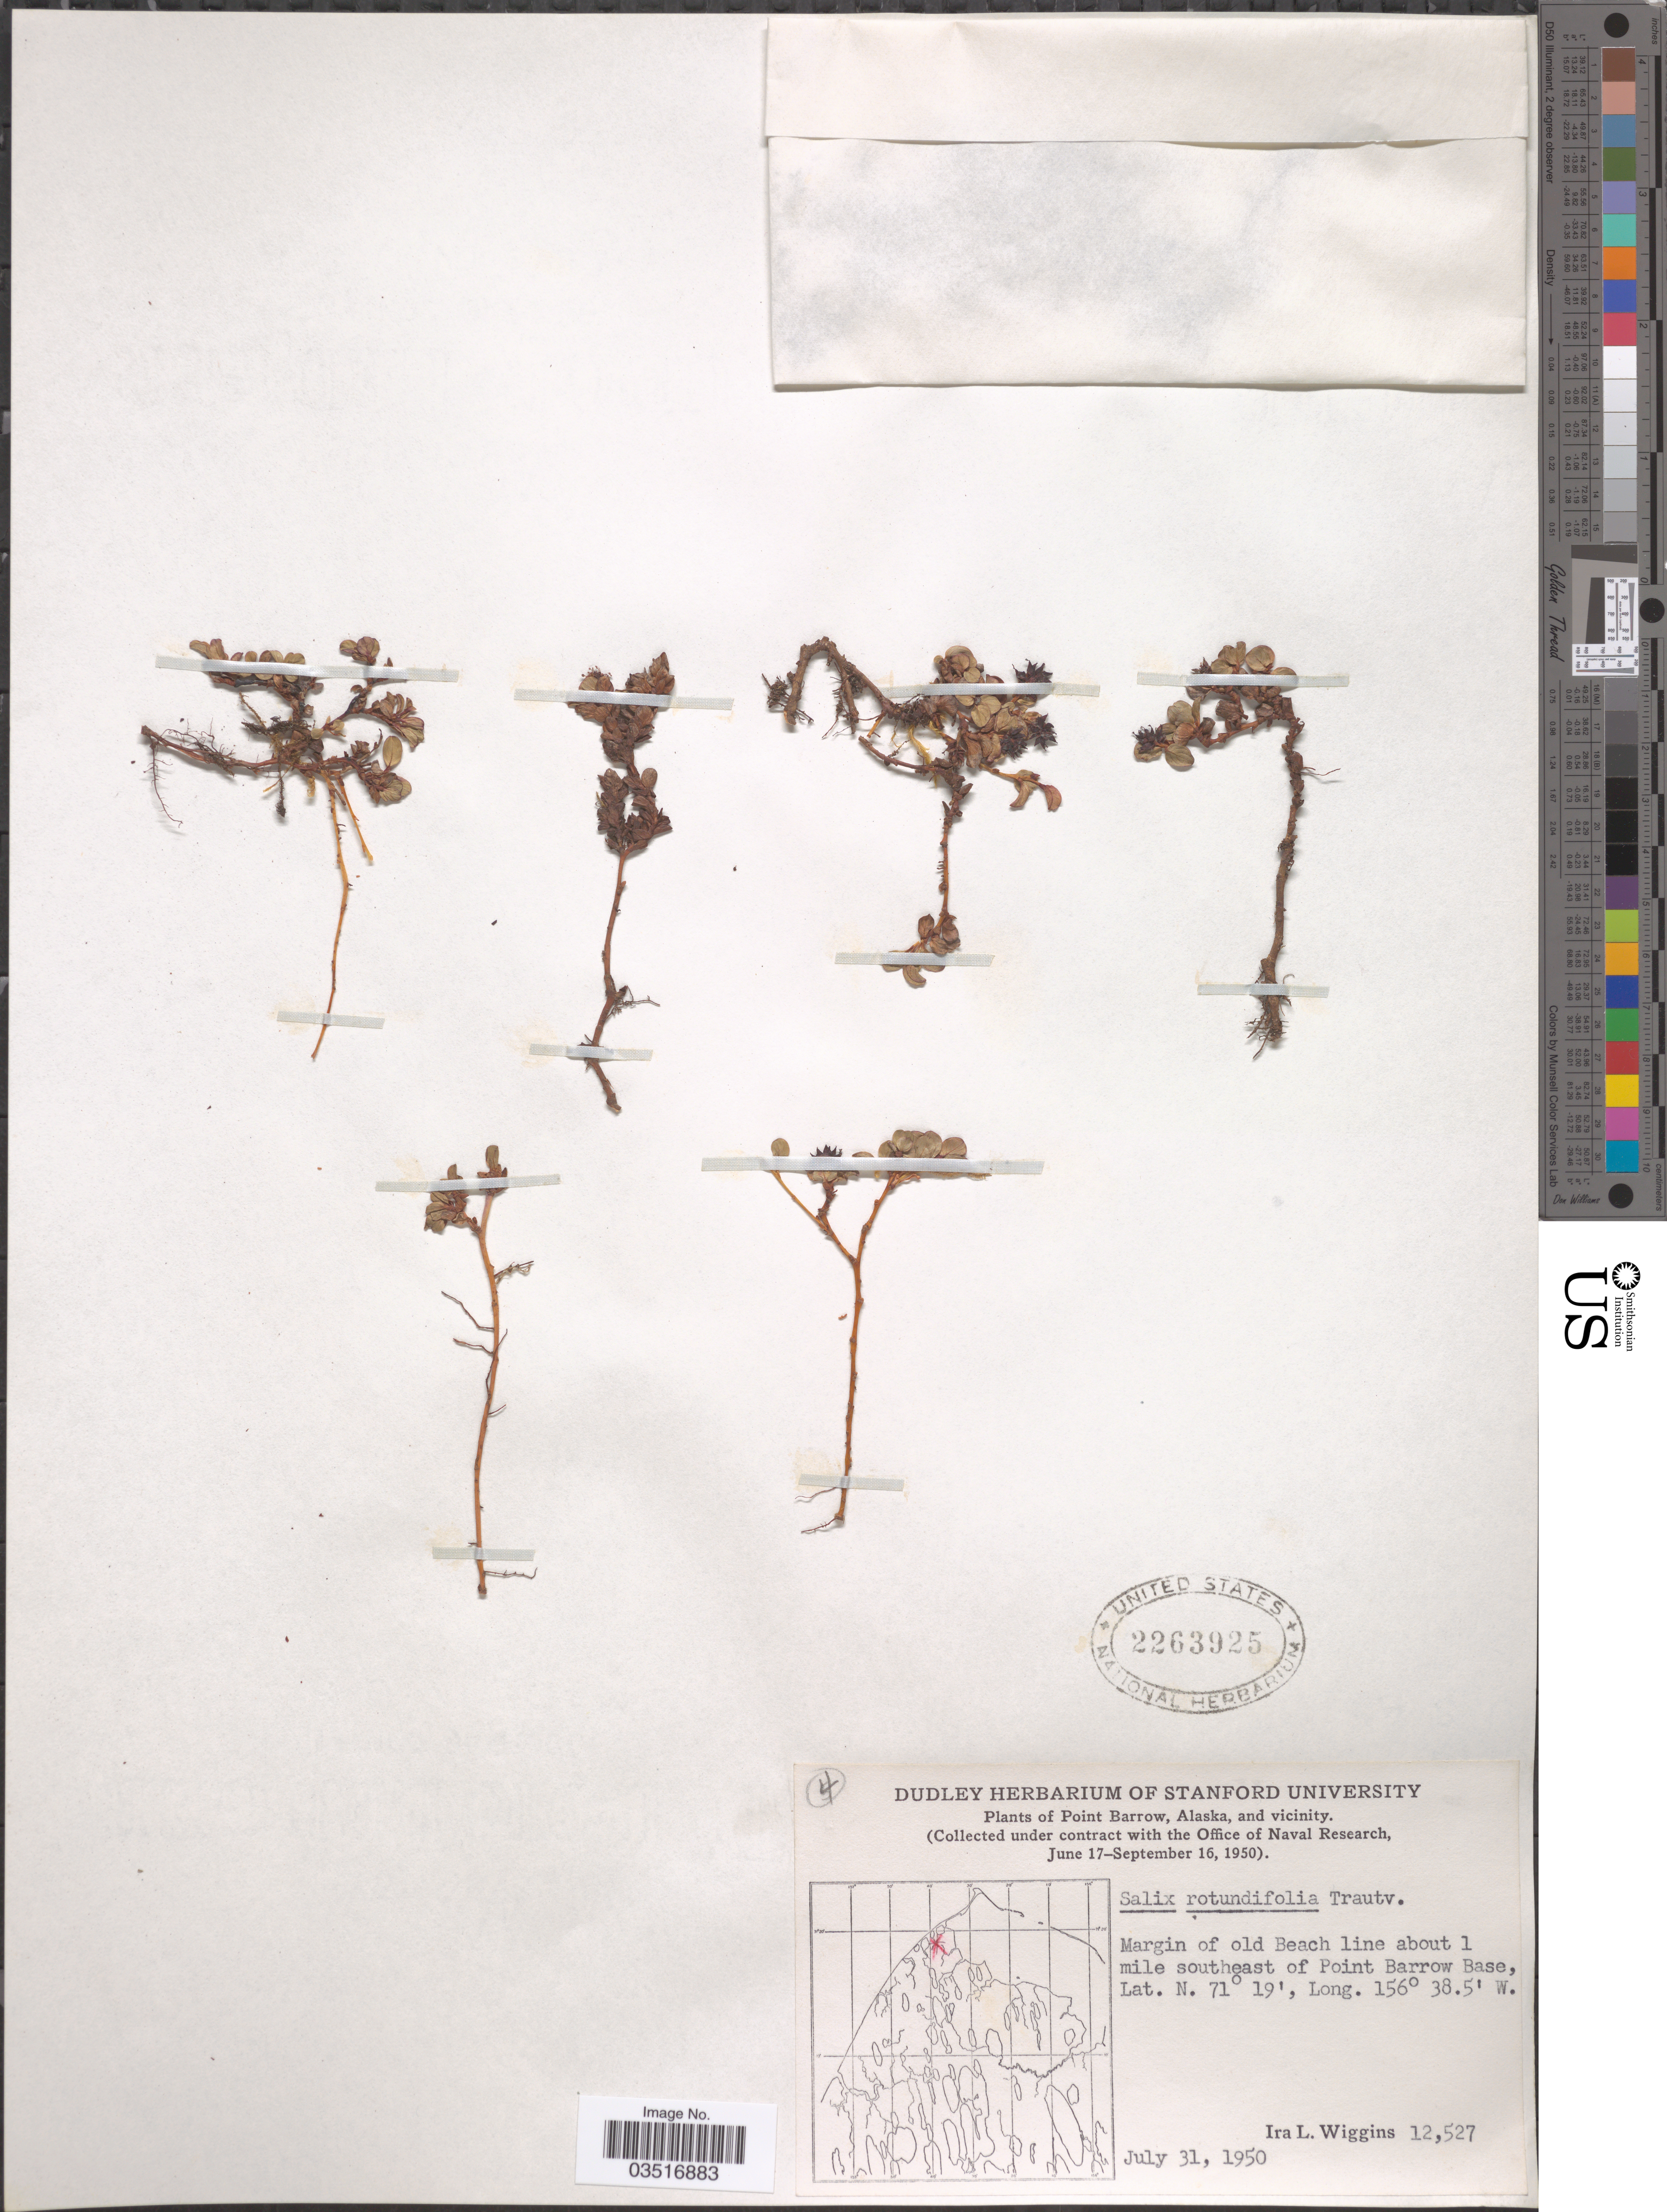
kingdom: Plantae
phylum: Tracheophyta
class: Magnoliopsida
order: Malpighiales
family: Salicaceae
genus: Salix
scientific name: Salix rotundifolia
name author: Trautv.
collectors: I. L. Wiggins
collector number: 12527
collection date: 1950-07-31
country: United States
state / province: Alaska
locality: Point Barrow, Alaska, and vicinity. Margin of old Beach line about 1 mile southeast of Point Barrow Base.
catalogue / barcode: US 2263925